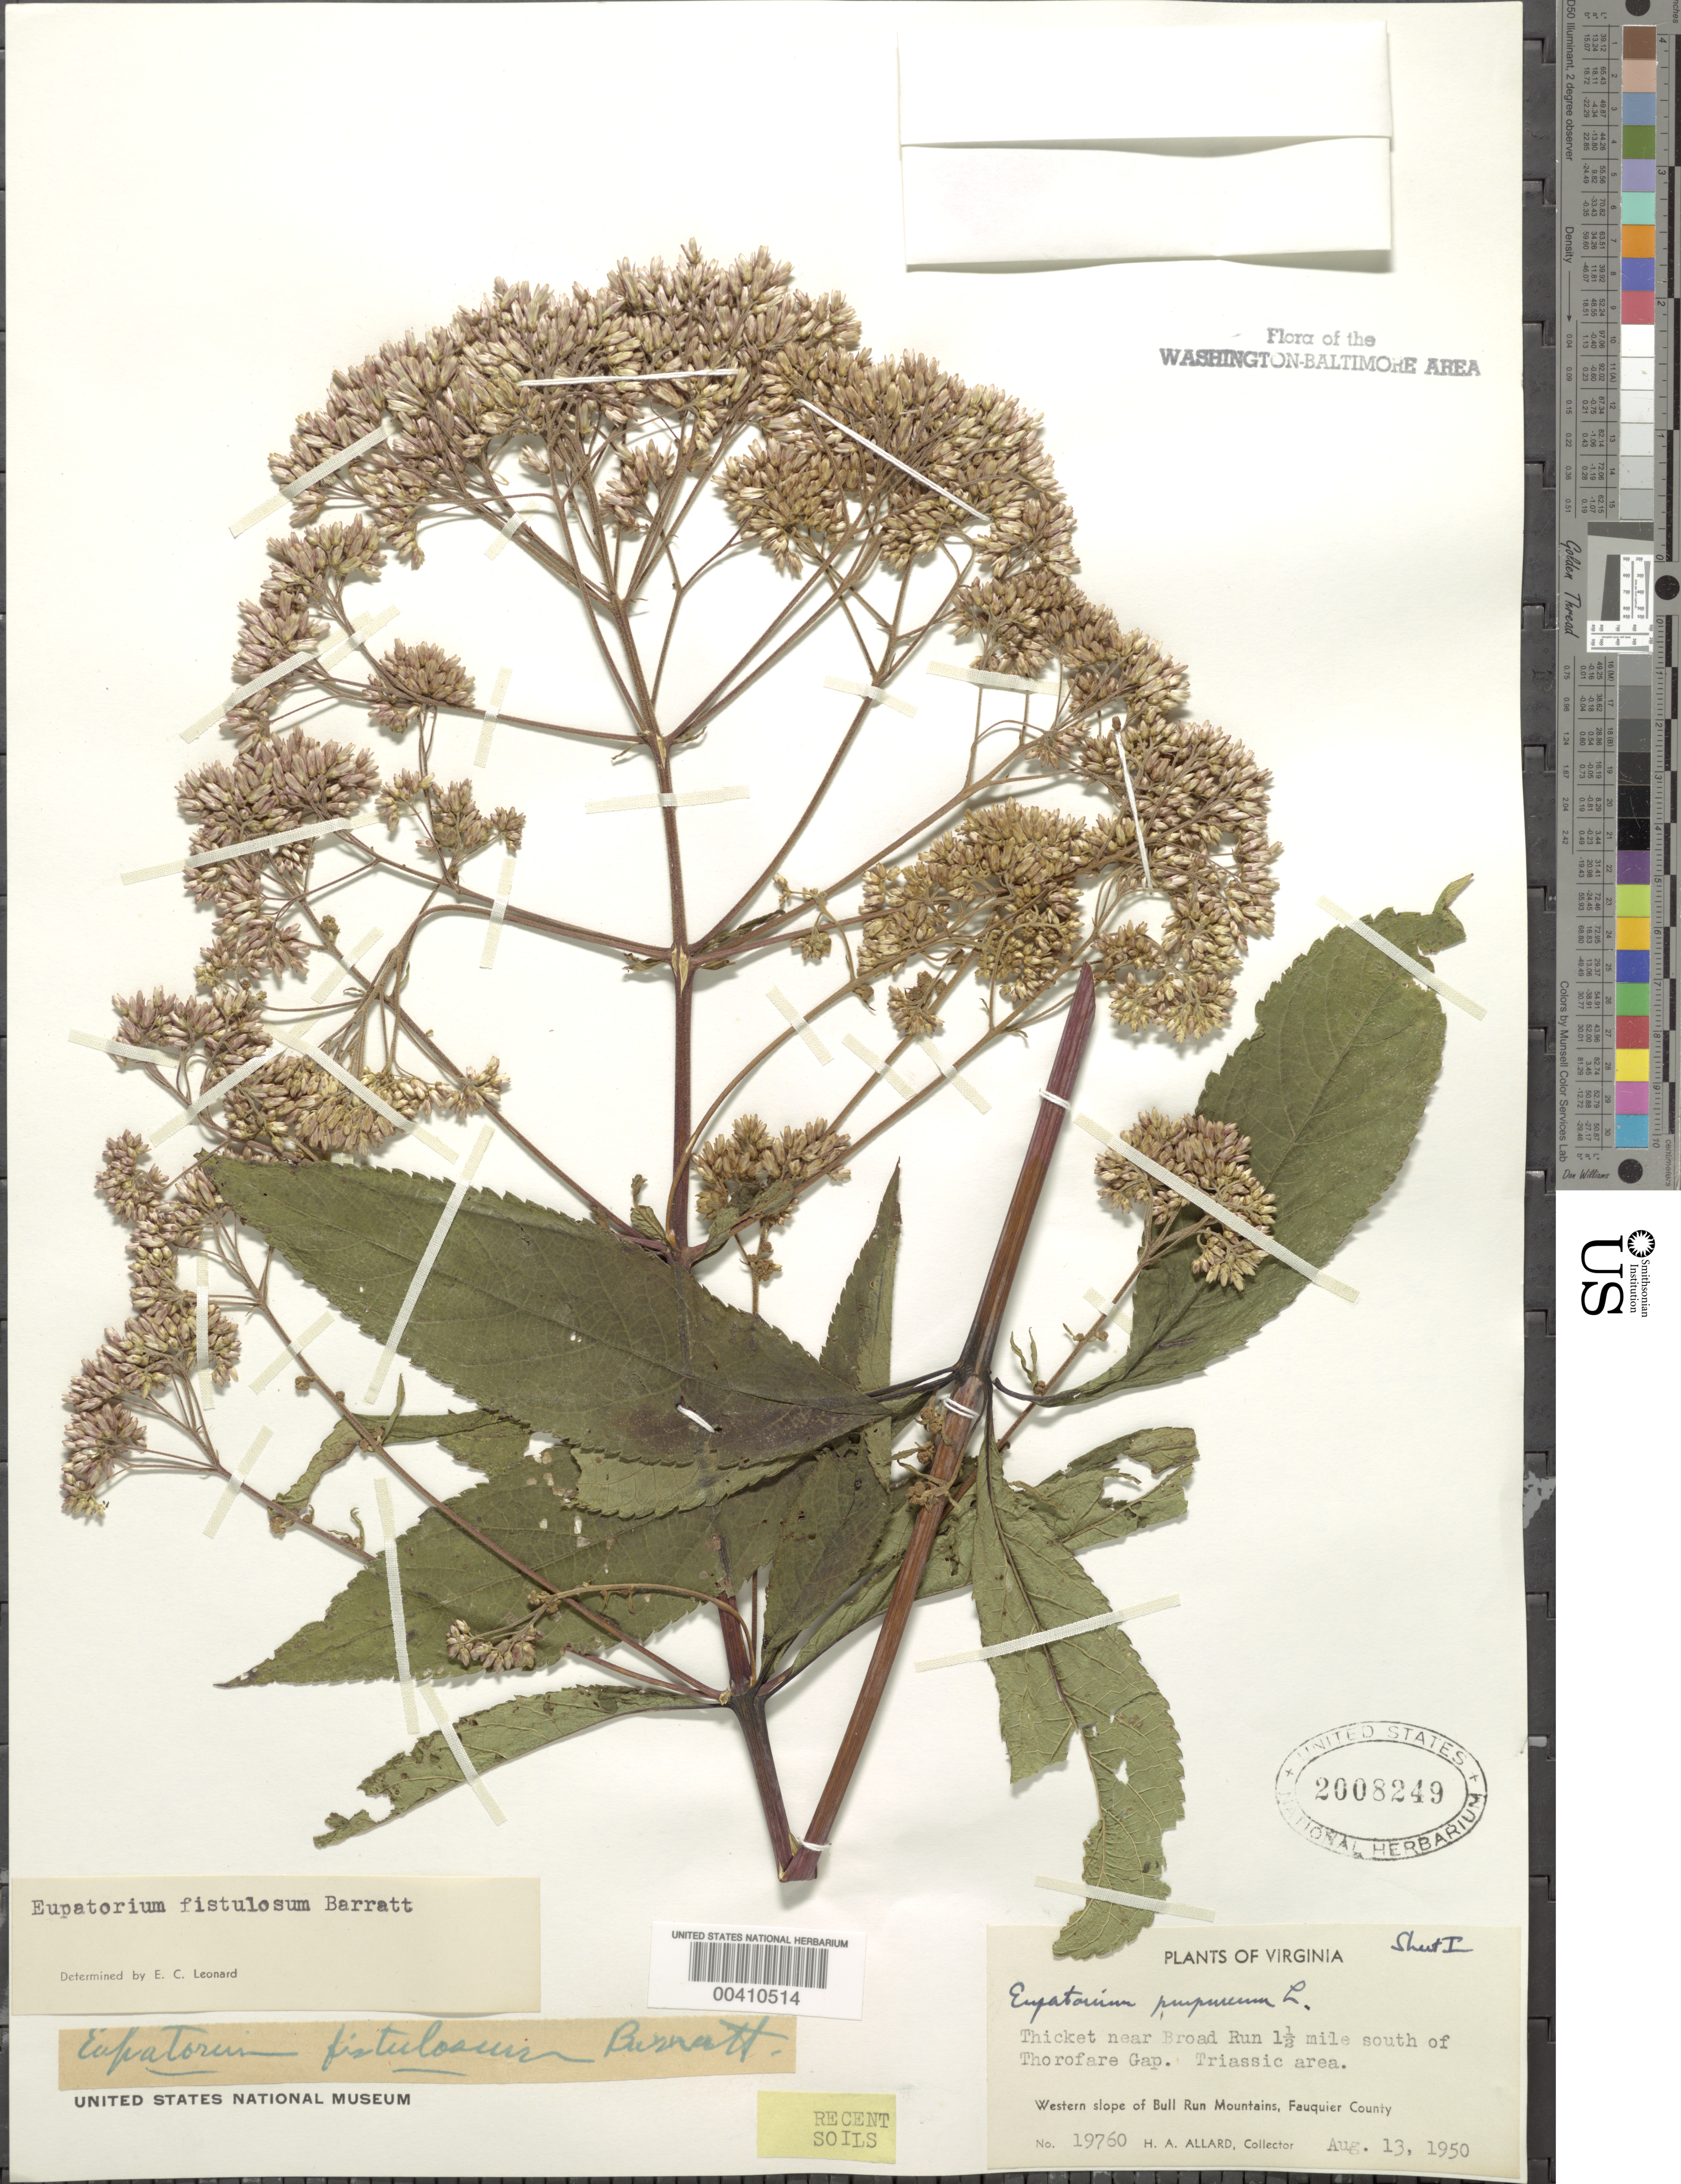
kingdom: Plantae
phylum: Tracheophyta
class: Magnoliopsida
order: Asterales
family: Asteraceae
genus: Eupatorium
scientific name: Eupatorium fistulosum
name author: Barratt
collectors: H. A. Allard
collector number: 19760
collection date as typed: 13 Aug 1950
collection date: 1950-08-13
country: United States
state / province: Virginia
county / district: Fauquier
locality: Broad Run S of Thorofare Gap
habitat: In thicket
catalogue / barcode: US 2008249